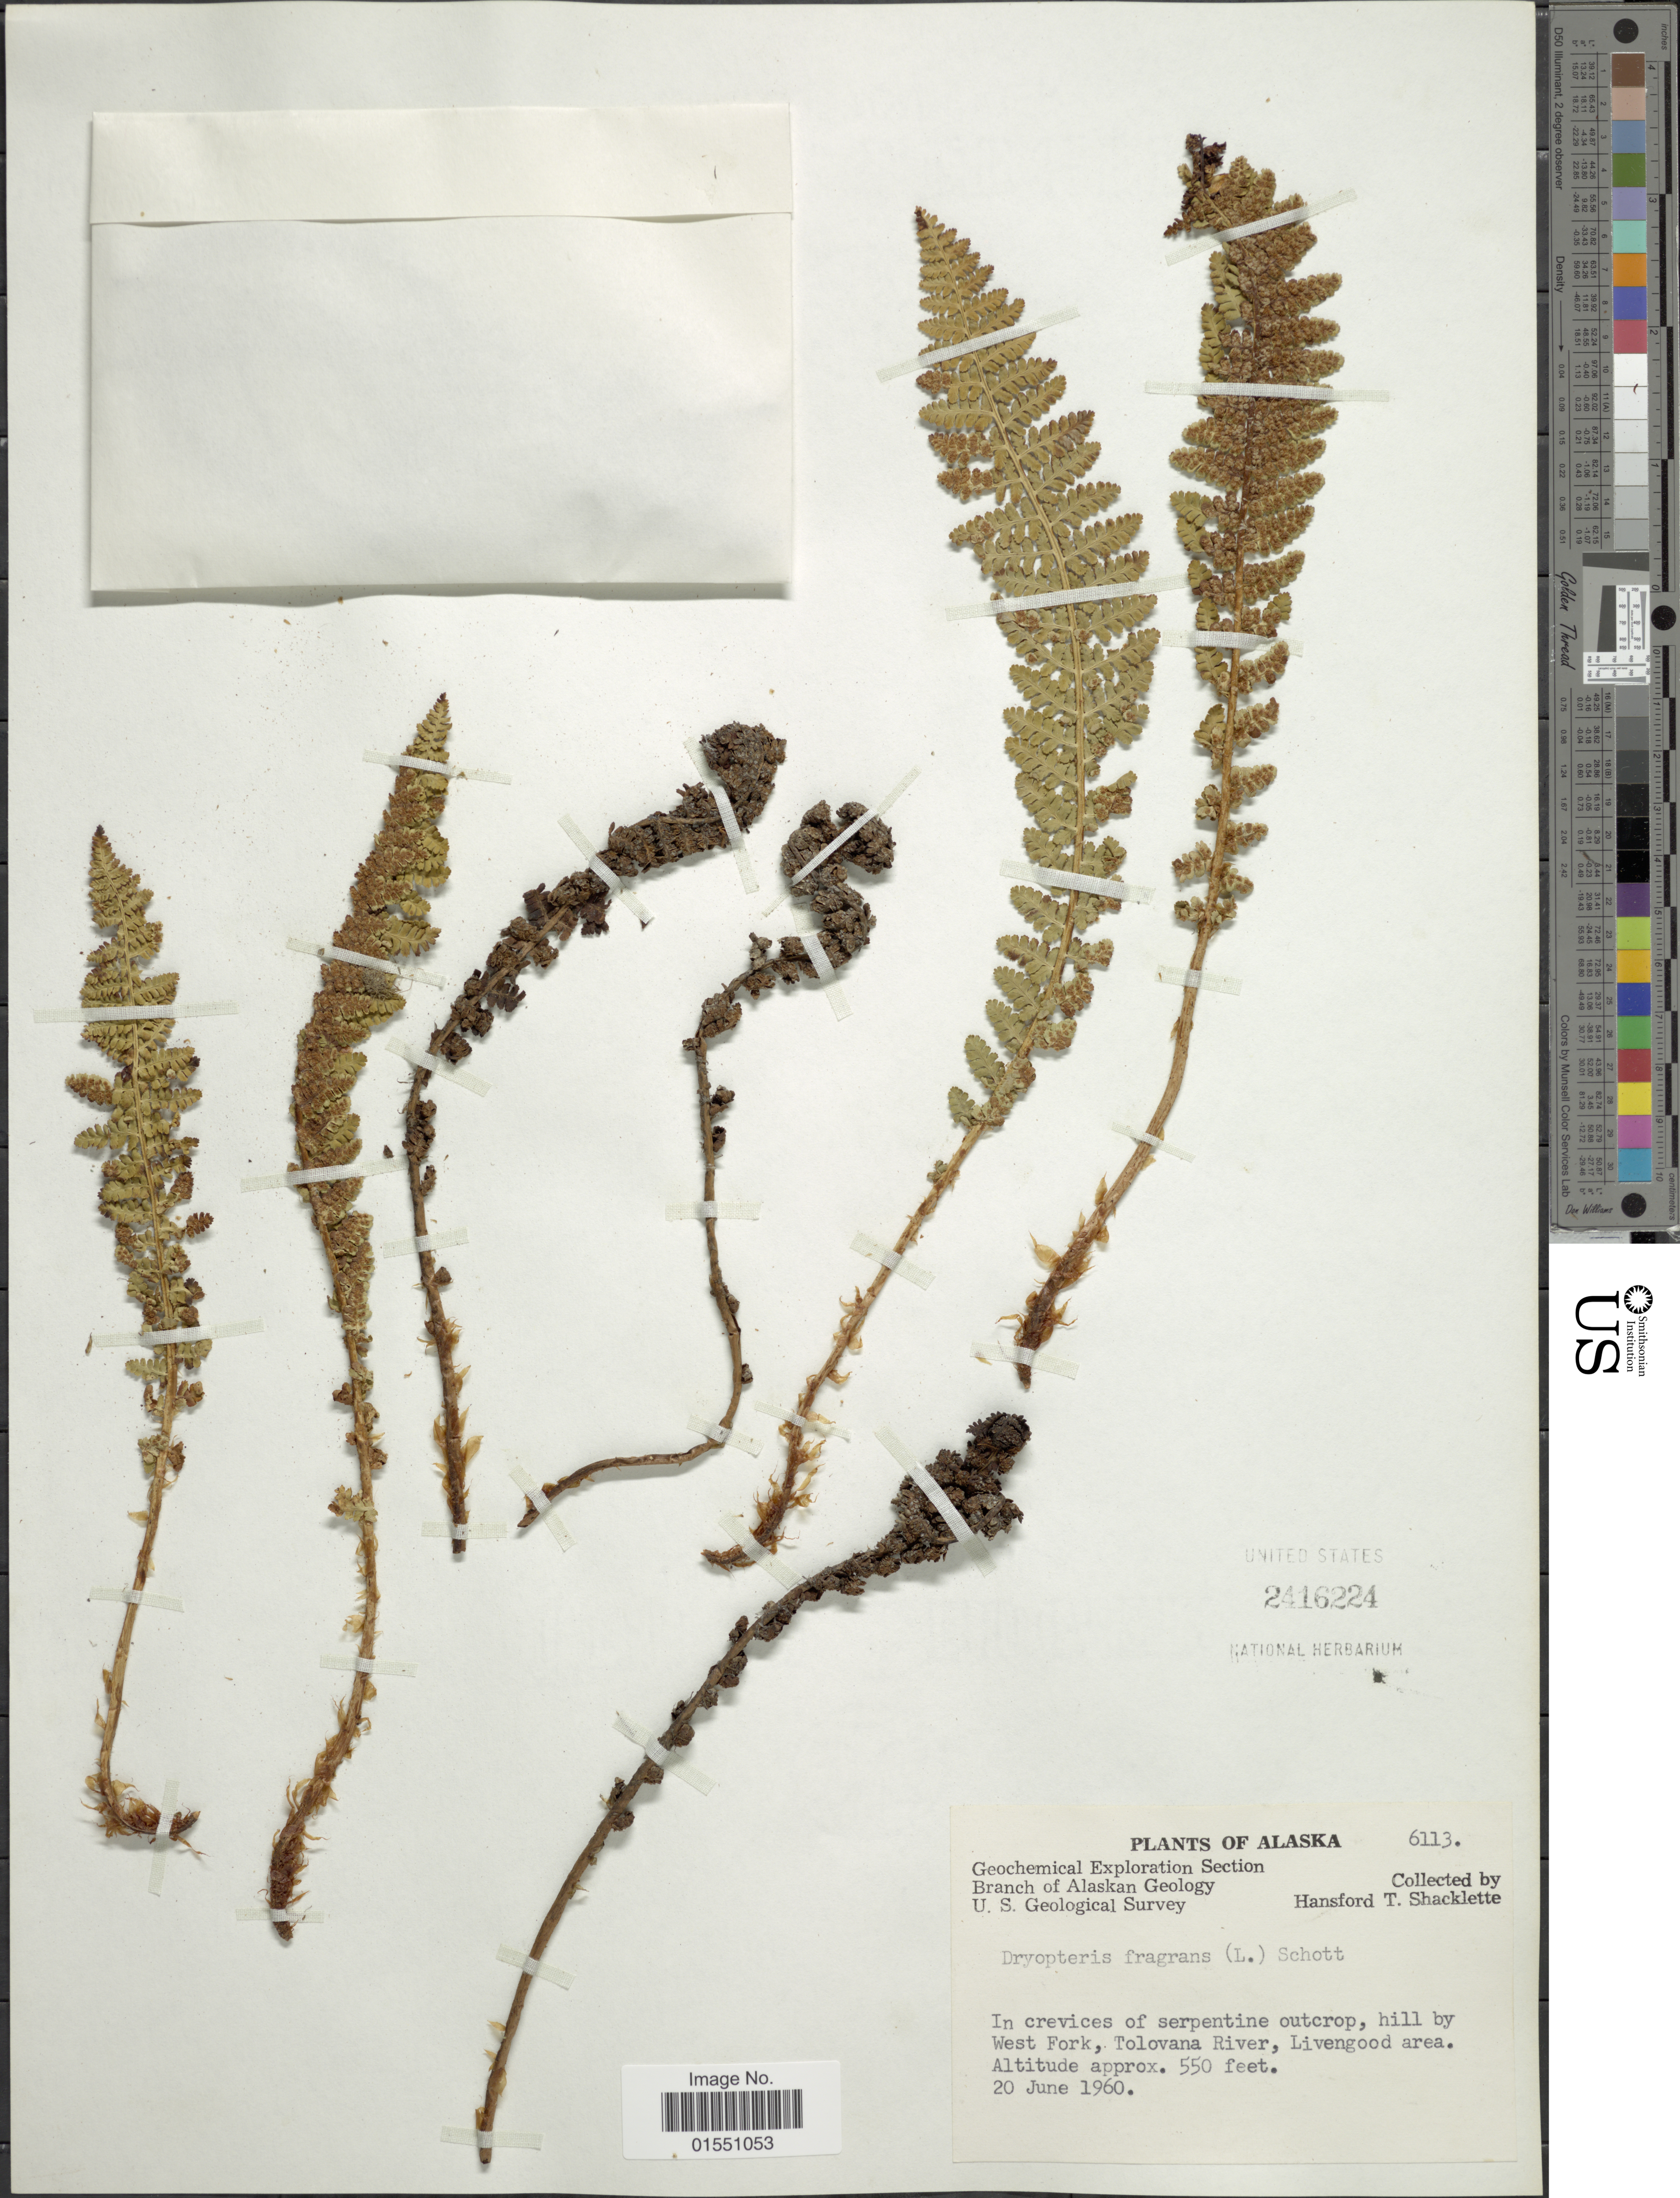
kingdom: Plantae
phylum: Tracheophyta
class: Polypodiopsida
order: Polypodiales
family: Dryopteridaceae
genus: Dryopteris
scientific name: Dryopteris fragrans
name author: (L.) Schott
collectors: H. Shacklette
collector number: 6113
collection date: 1960-06-20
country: United States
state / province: Alaska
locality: Hill by West Fork, Tolovana River, Livengood area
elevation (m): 168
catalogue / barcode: US 2416224